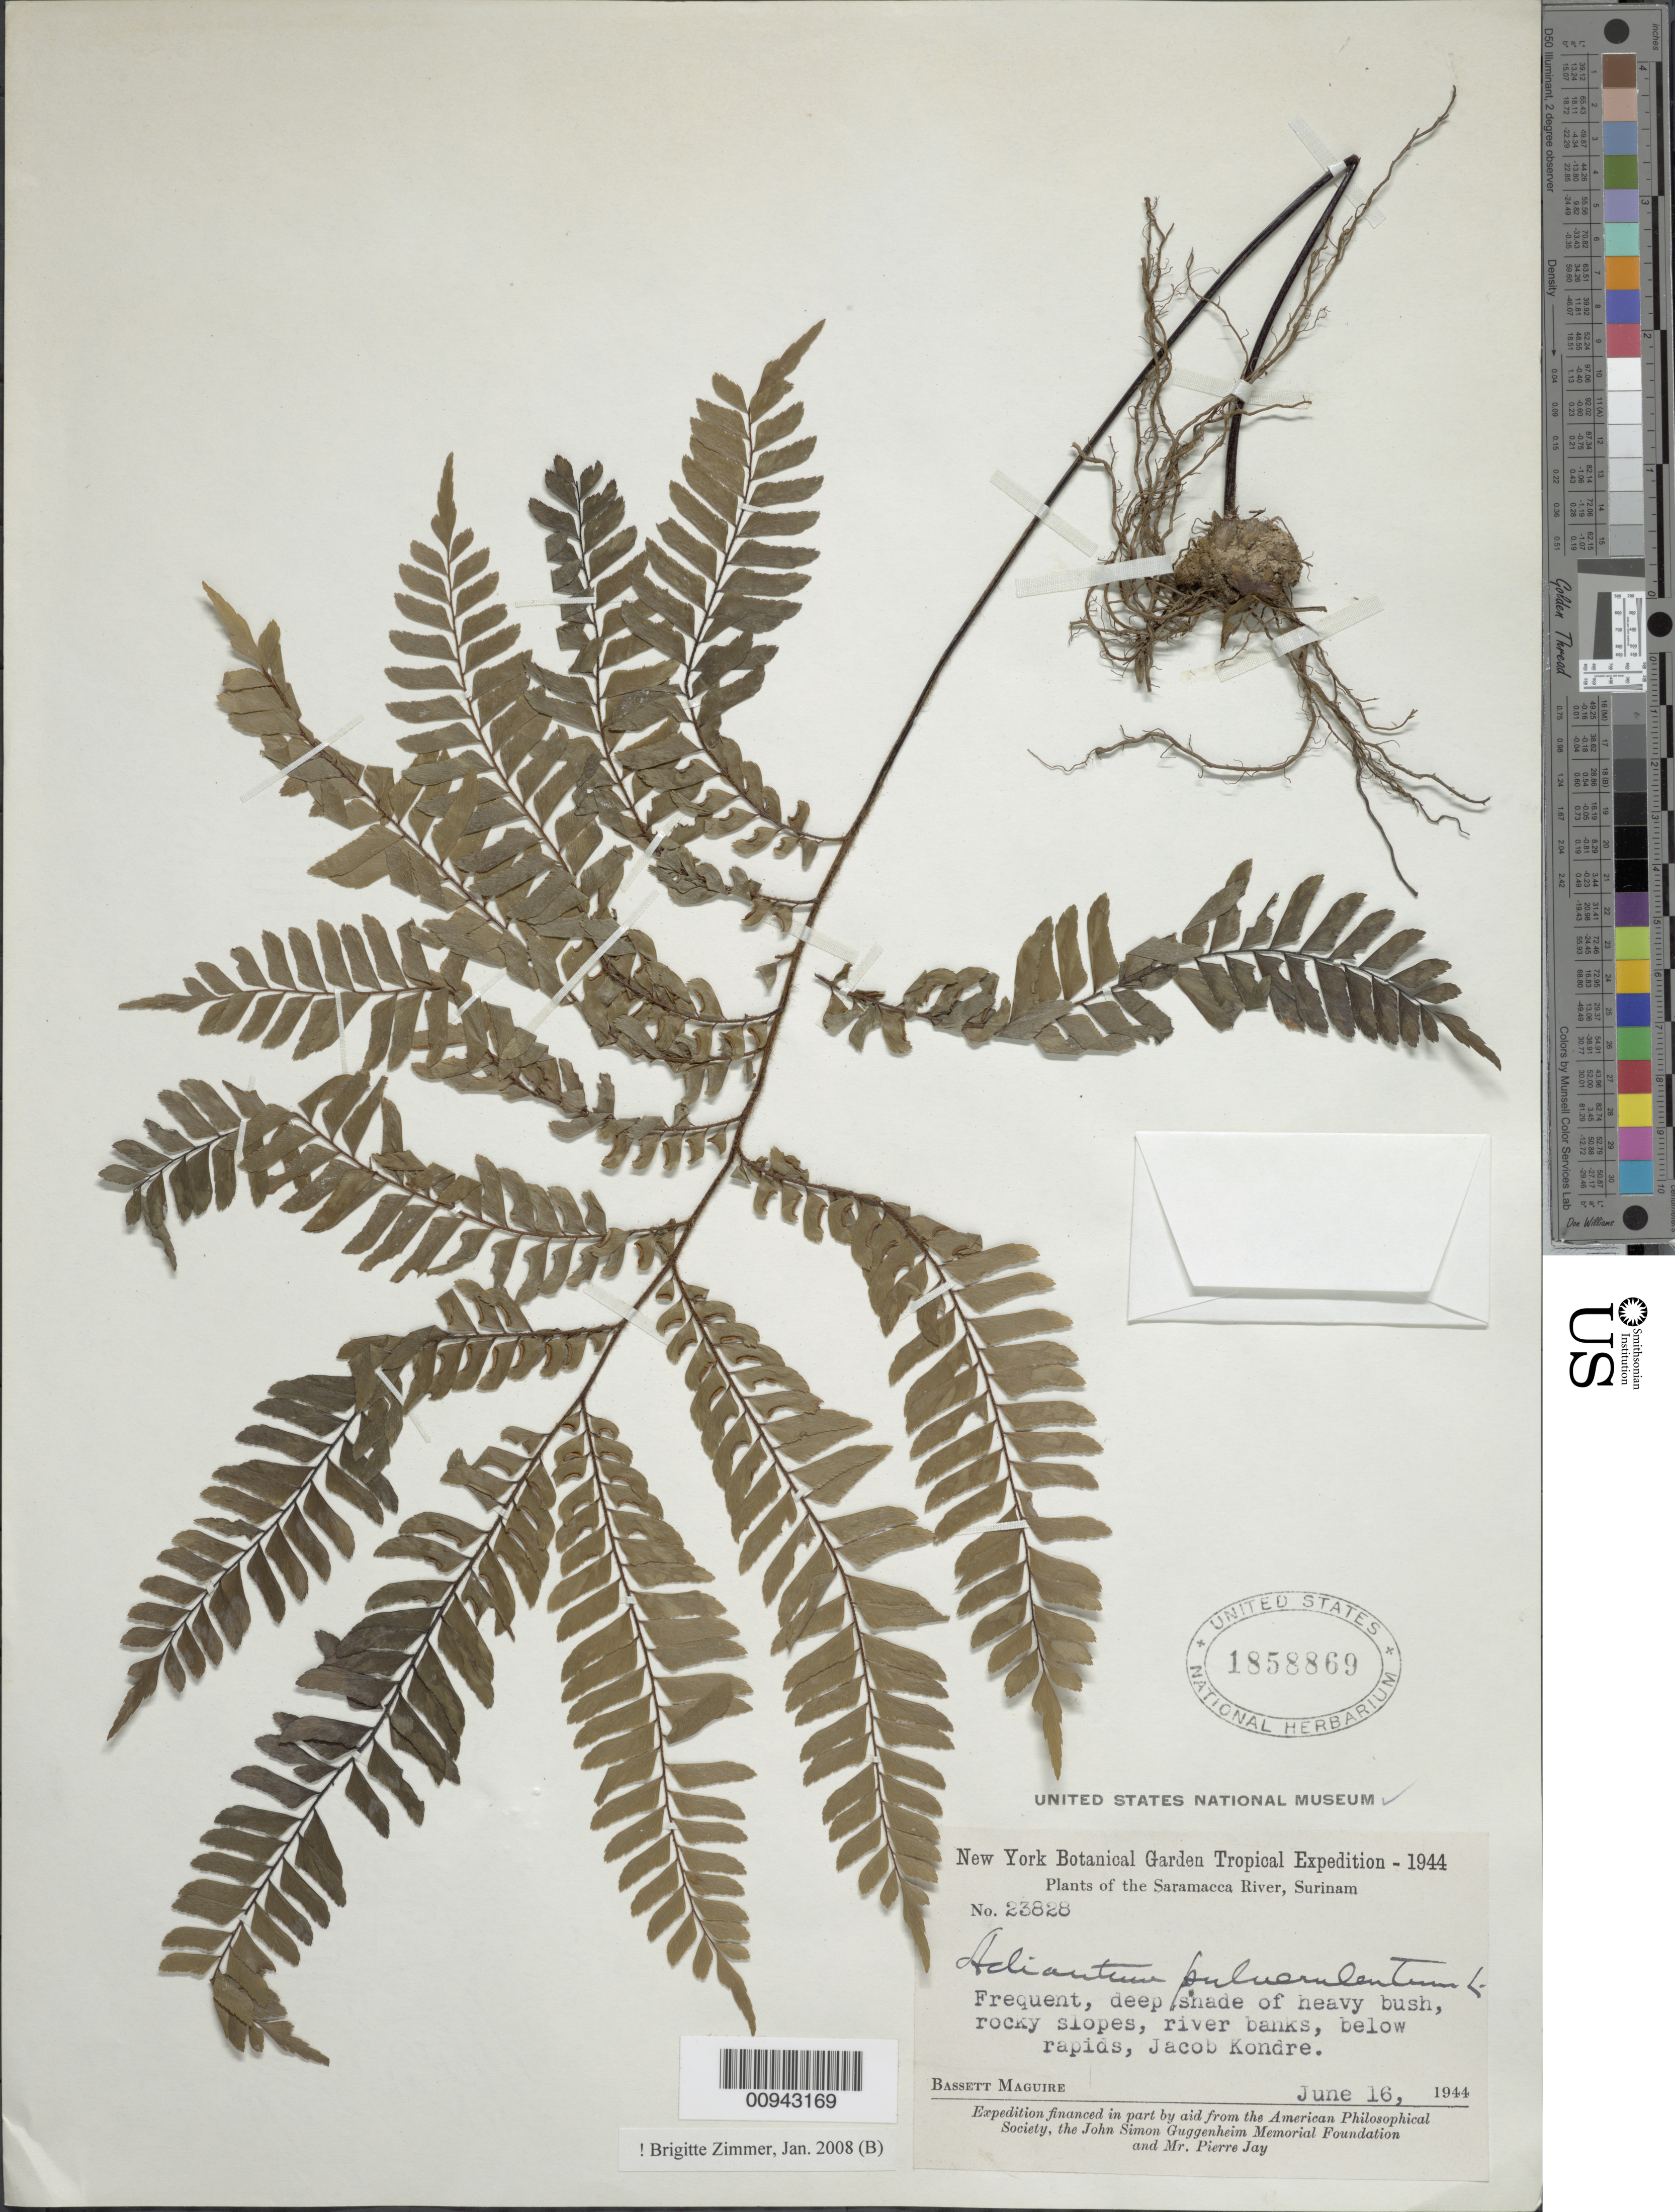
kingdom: Plantae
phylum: Tracheophyta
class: Polypodiopsida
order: Polypodiales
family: Pteridaceae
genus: Adiantum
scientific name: Adiantum pulverulentum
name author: L.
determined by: Zimmer, B.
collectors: B. Maguire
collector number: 23828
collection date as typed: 16-Jun-44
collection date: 1944-06-16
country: Suriname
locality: Jacob Kondre village, Saramacca River, below rapids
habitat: Deep shade of heavy bush, rocky slopes, river banks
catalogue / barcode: US 1858869